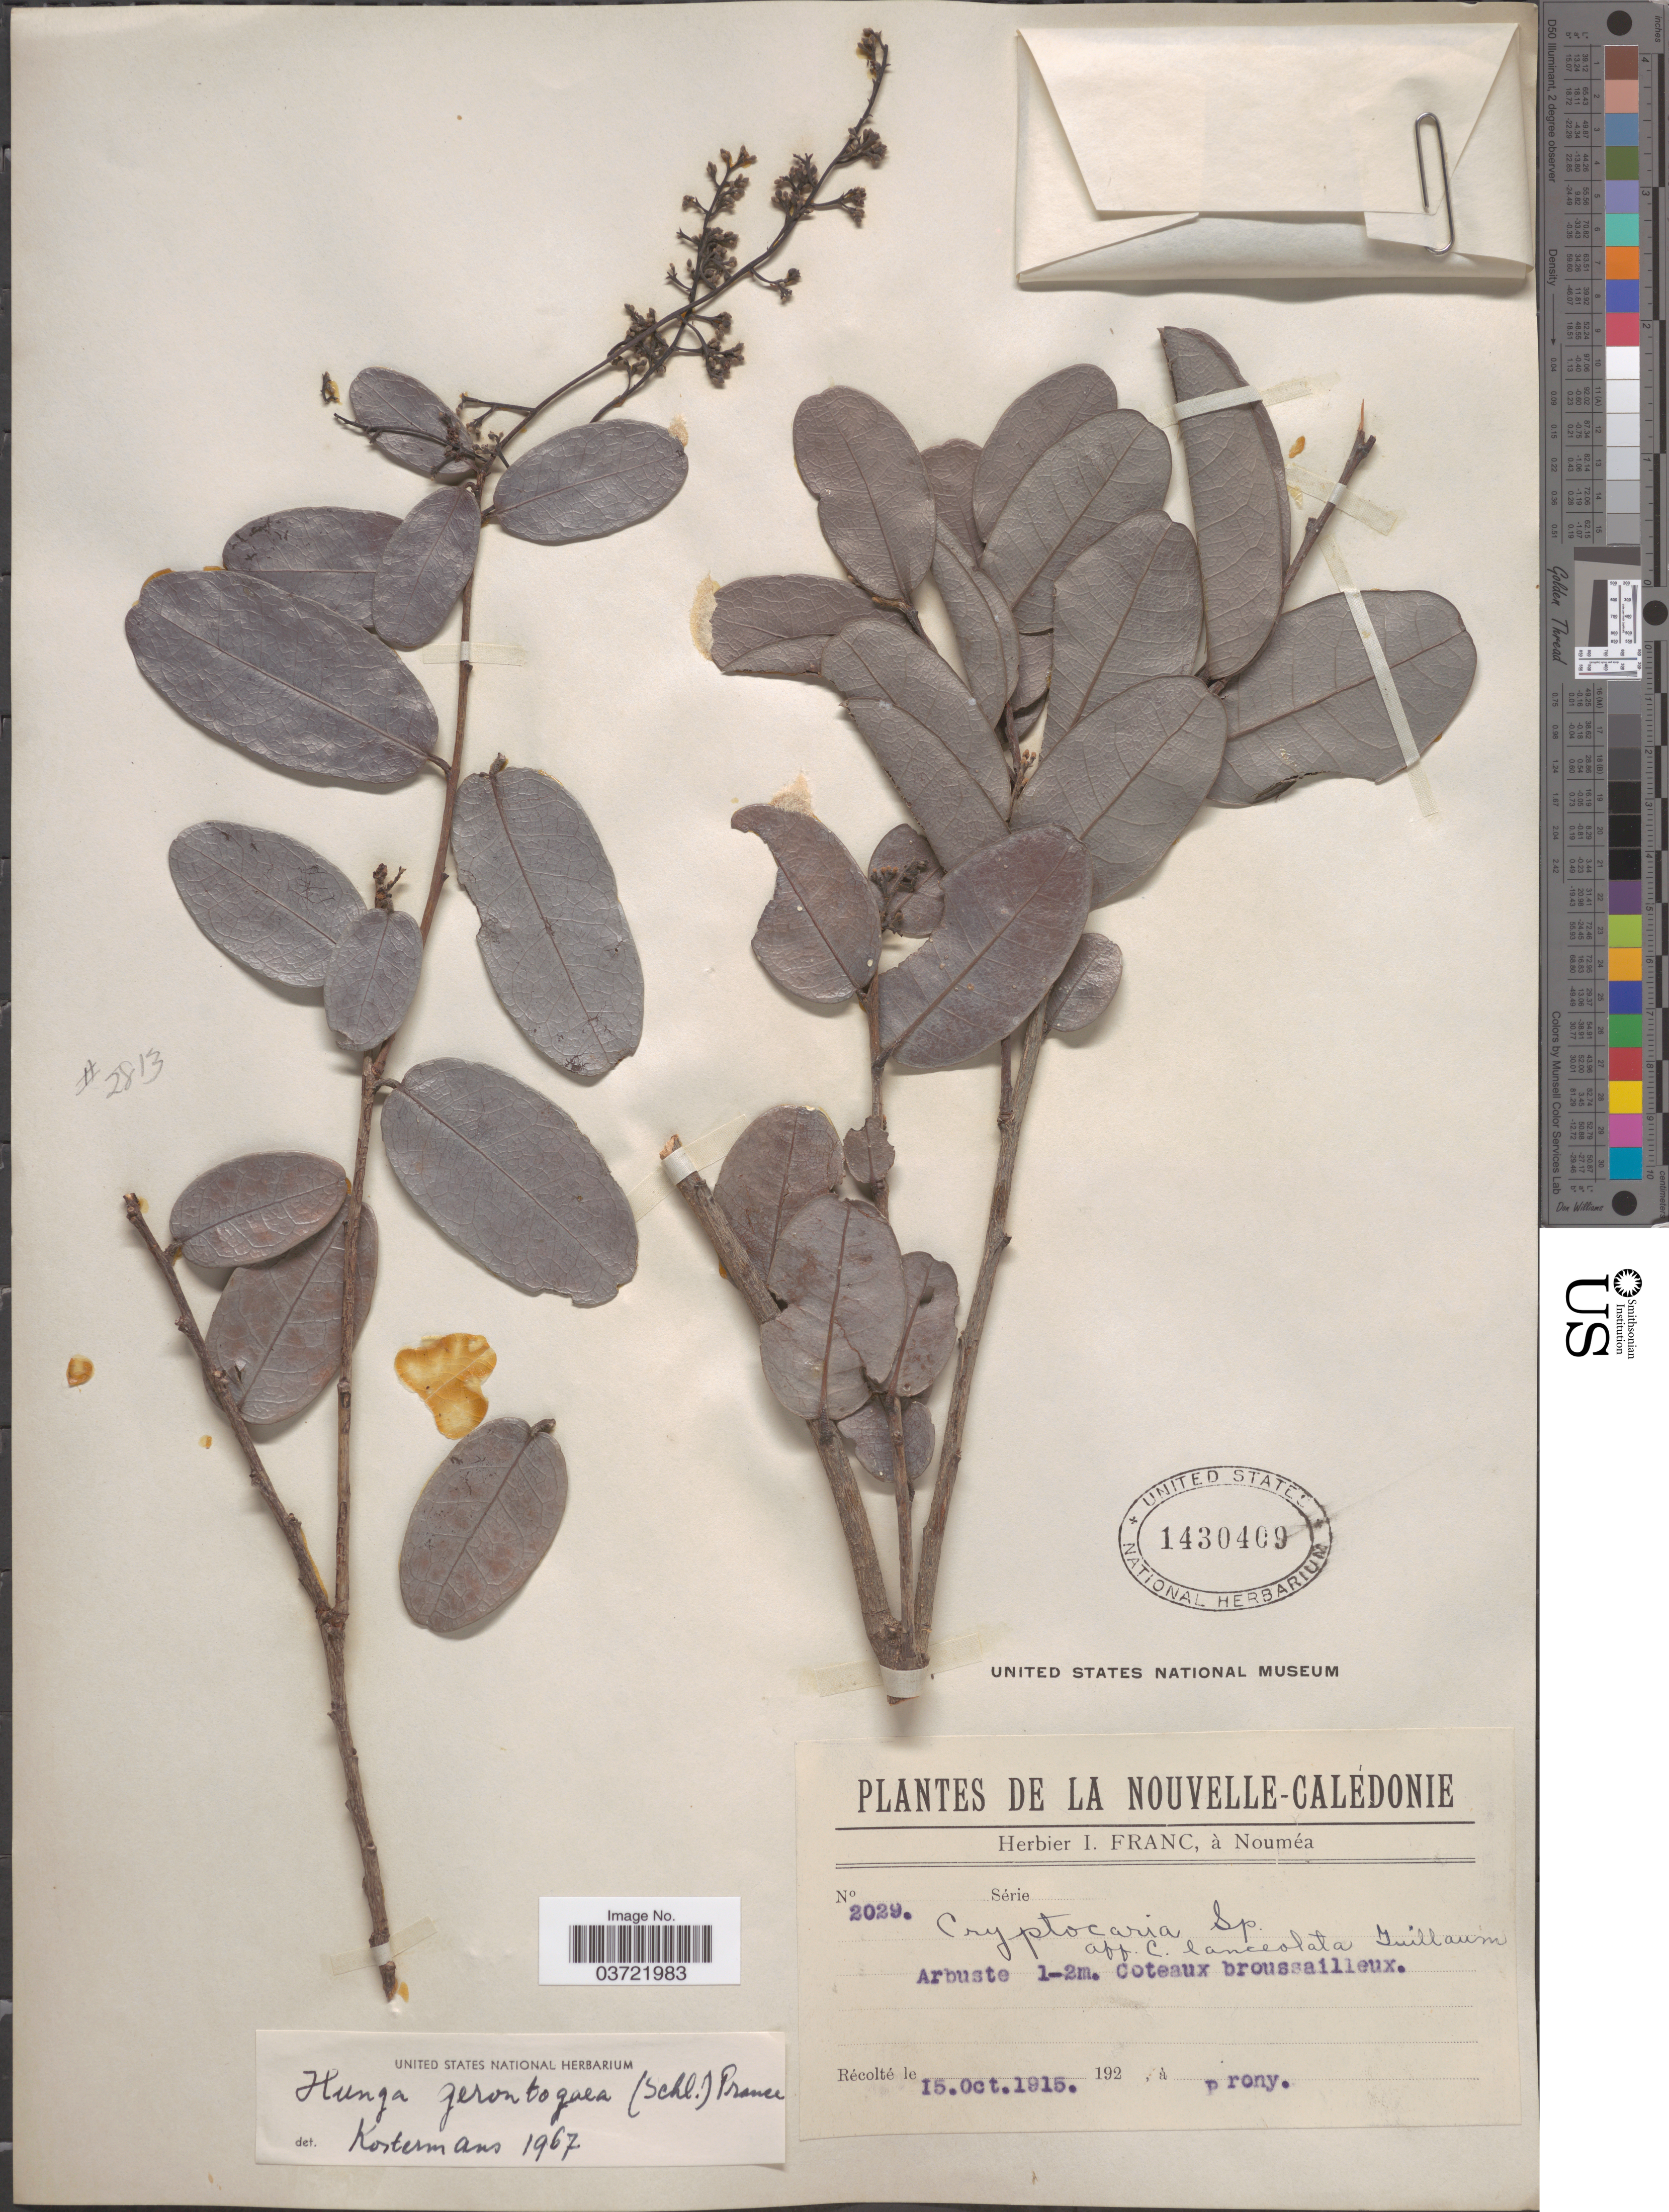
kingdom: Plantae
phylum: Tracheophyta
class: Magnoliopsida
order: Malpighiales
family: Chrysobalanaceae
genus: Hunga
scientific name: Hunga gerontogea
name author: (Schltr.) Prance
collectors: ex herb. I. Franc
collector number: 2029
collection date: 1915-10-15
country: New Caledonia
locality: Nouvelle-Calédonie. Prony.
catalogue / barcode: US 1430409